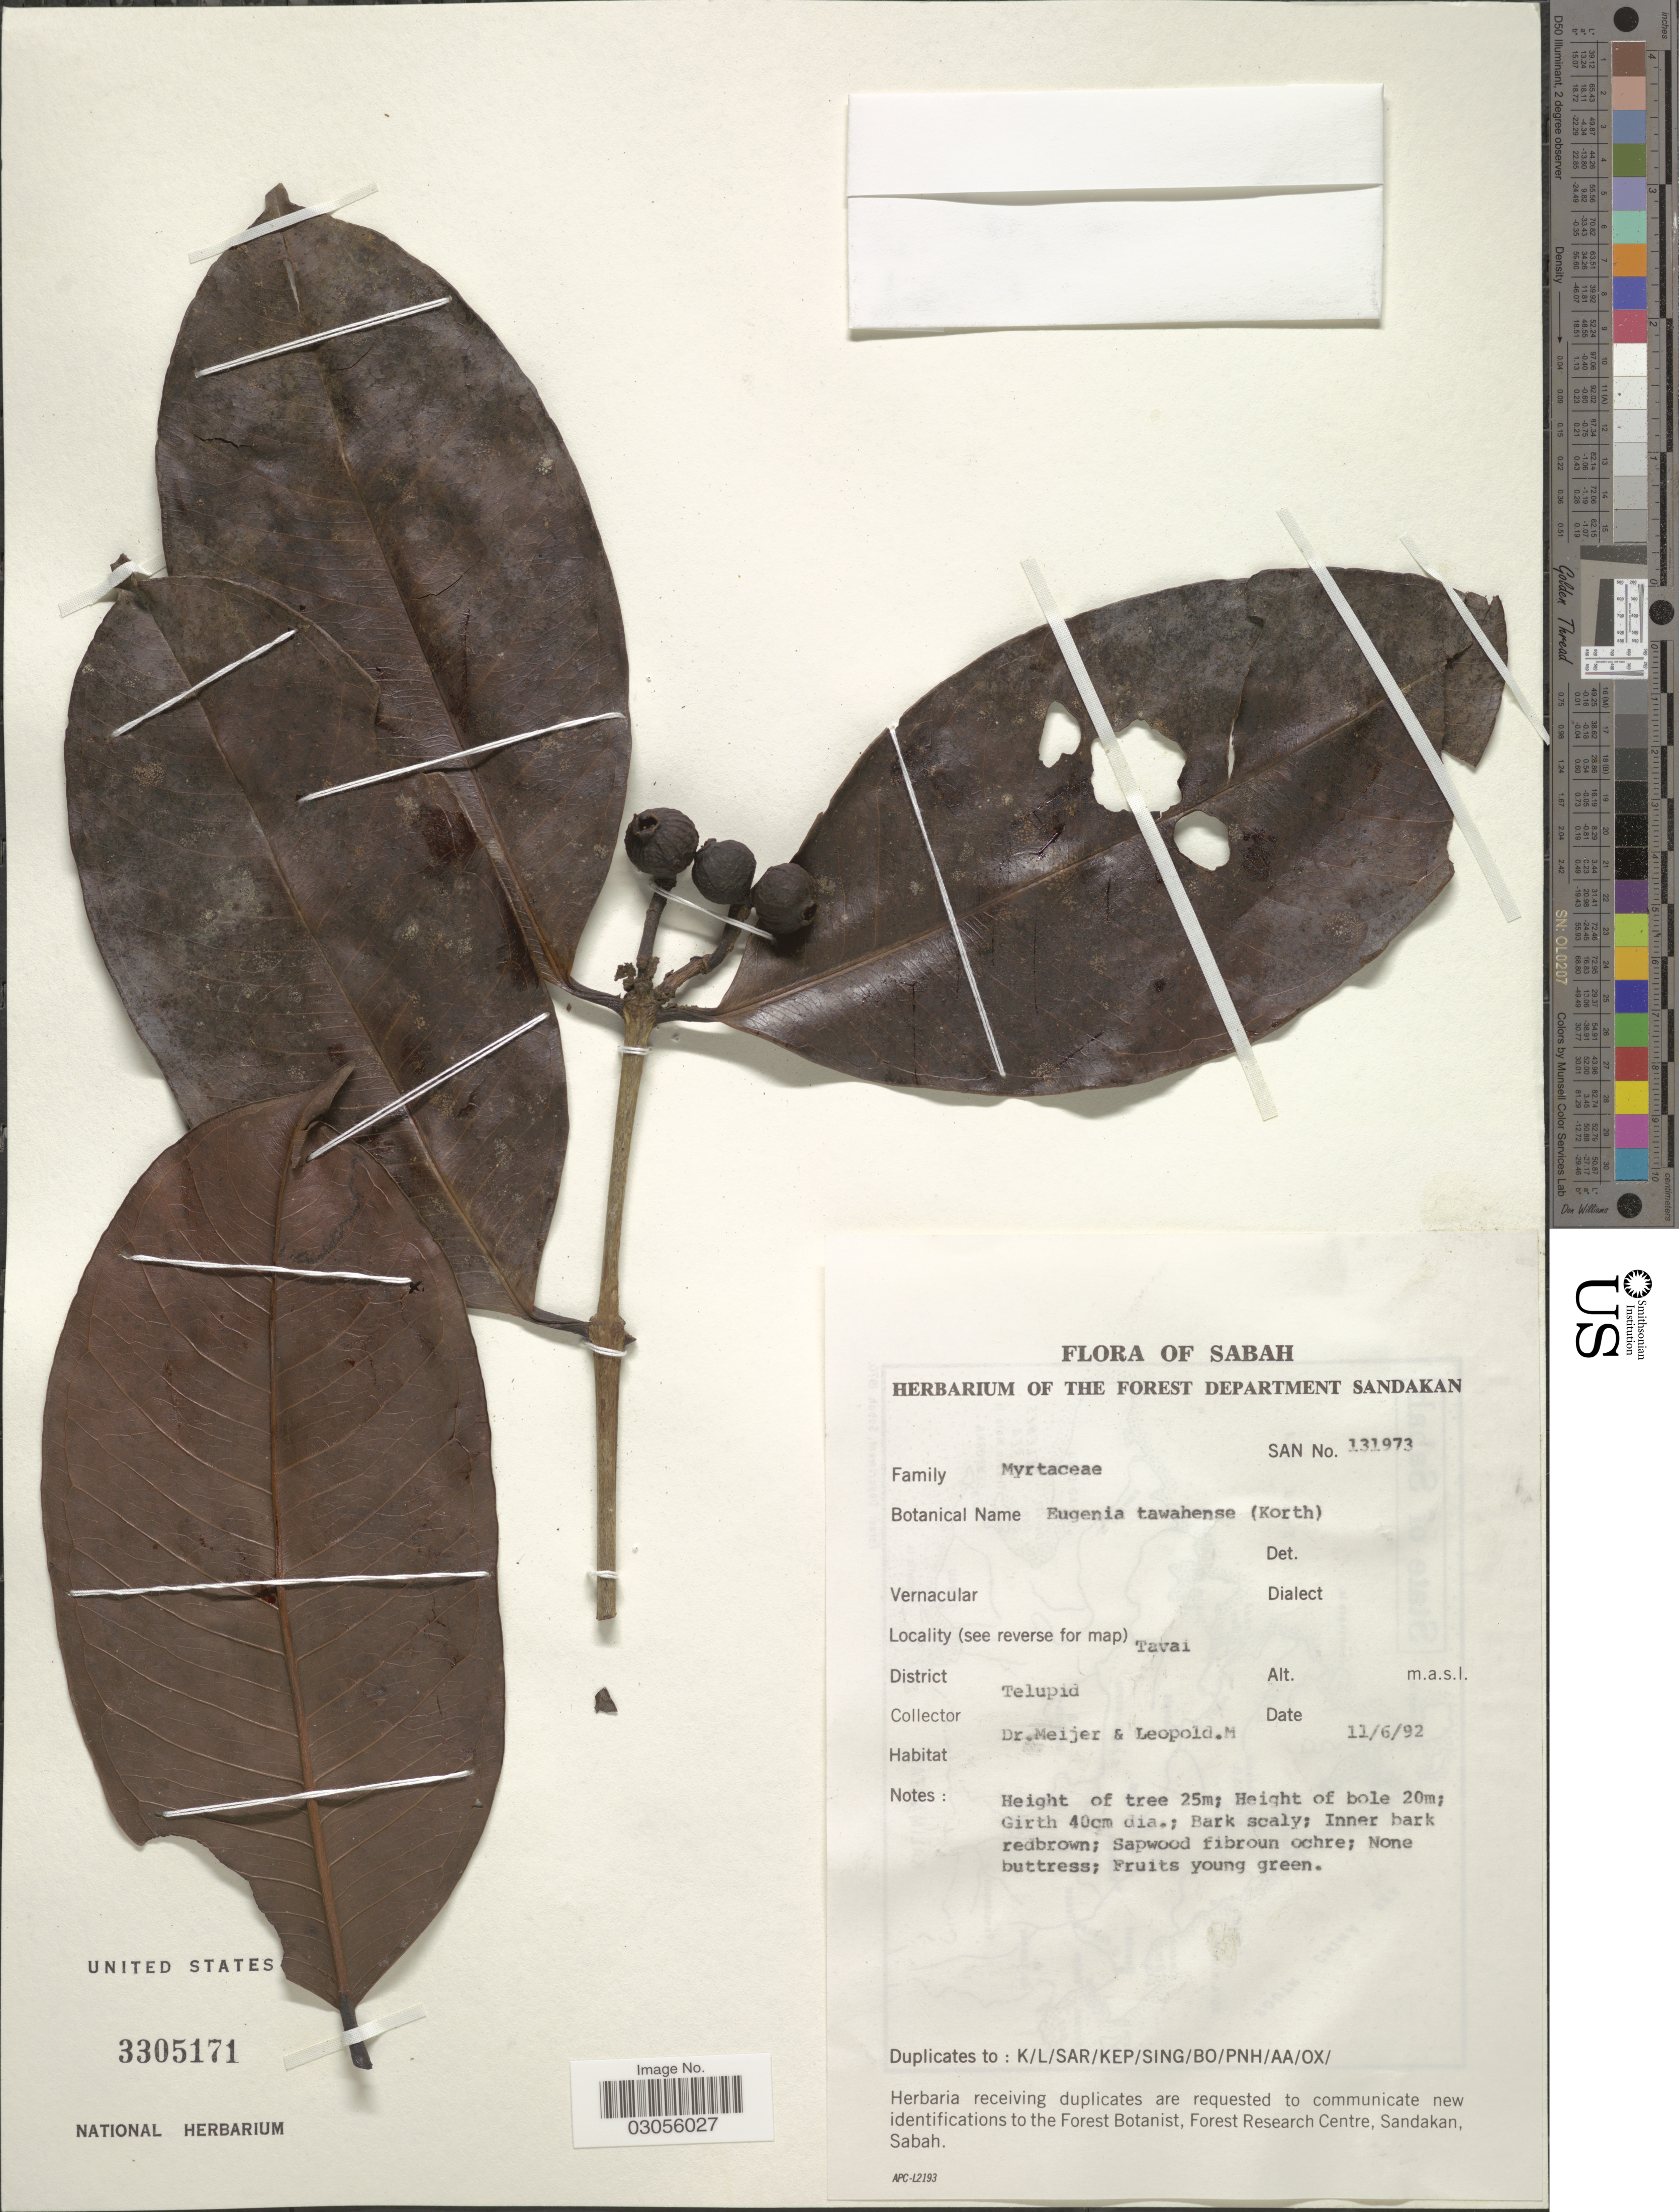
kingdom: Plantae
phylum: Tracheophyta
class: Magnoliopsida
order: Myrtales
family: Myrtaceae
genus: Syzygium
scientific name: Syzygium tawahense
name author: (Korth.) Merr. & L.M. Perry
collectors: Meijer & M. Leopold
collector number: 131973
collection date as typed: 11/6/92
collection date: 1992-06-11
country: Malaysia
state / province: Sabah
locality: Tavai, District Telupid.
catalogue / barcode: US 3305171